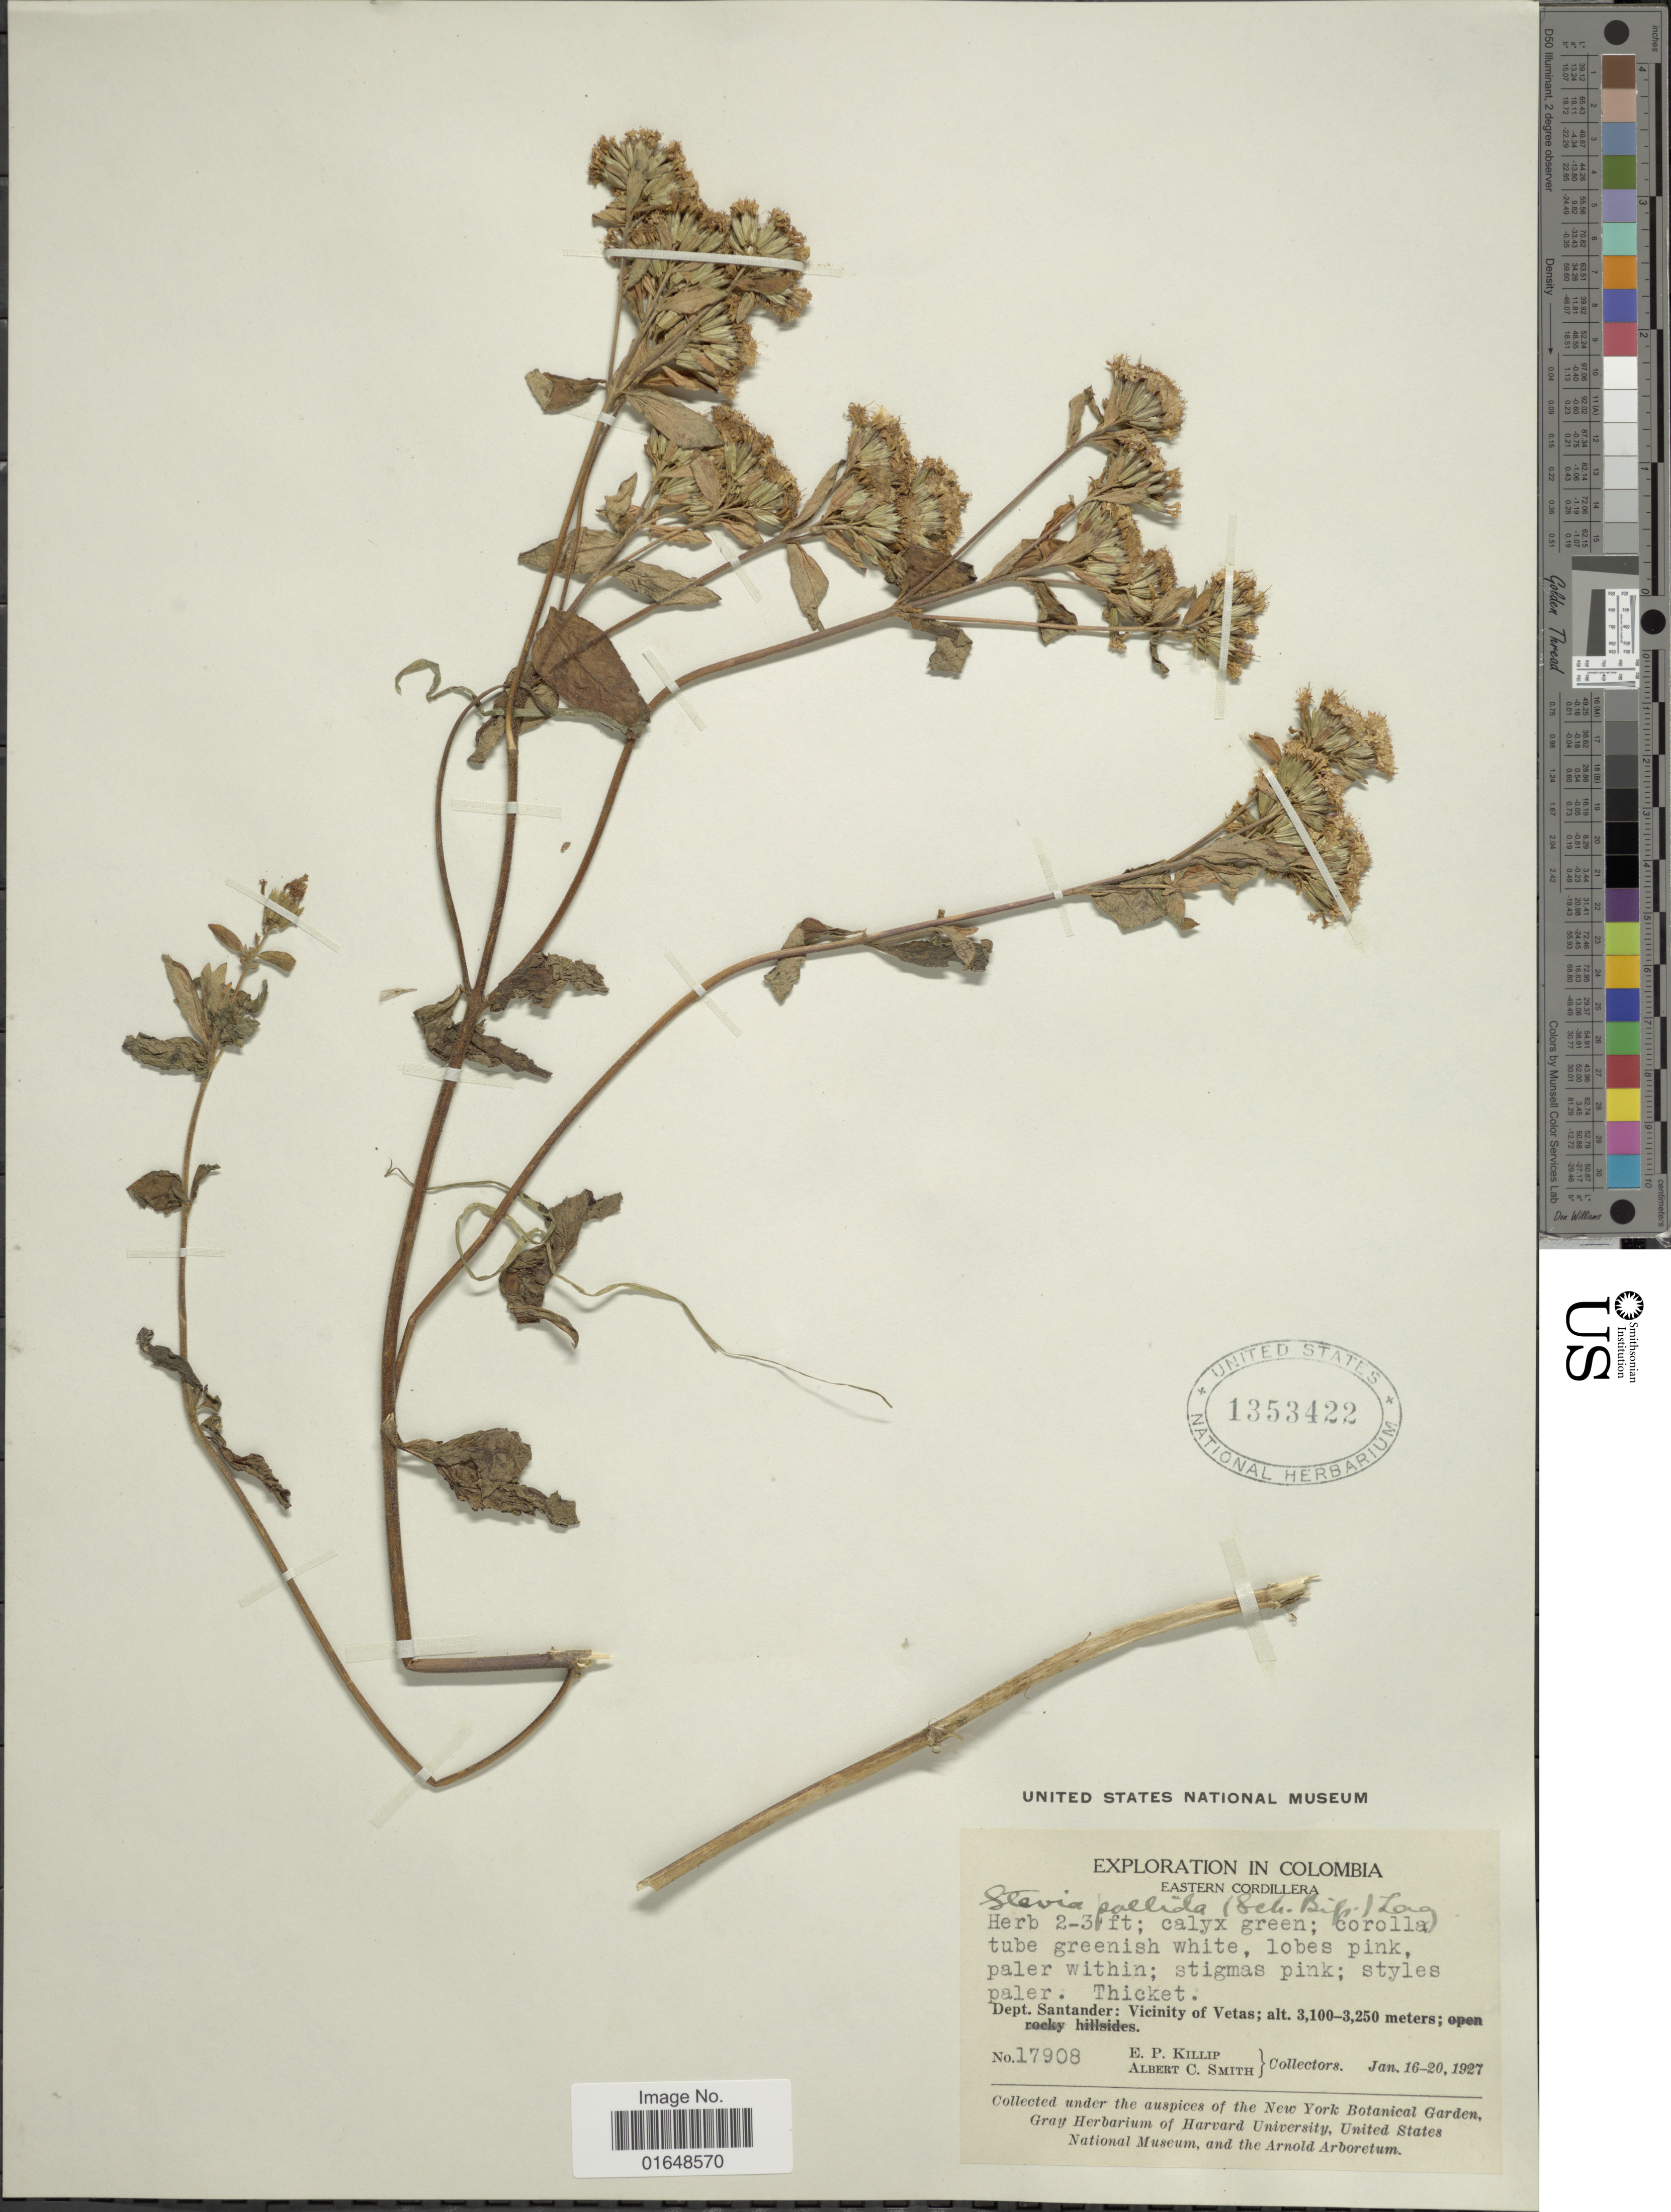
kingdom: Plantae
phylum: Tracheophyta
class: Magnoliopsida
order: Asterales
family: Asteraceae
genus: Stevia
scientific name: Stevia pallida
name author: Mart. in Baker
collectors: E. P. Killip & A. C. Smith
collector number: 17908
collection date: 1927-01-16/1927-01-20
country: Colombia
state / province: Santander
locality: Eastern Cordillera. Dept. Santander: Vicinity of Vetas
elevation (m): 3100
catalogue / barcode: US 1353422